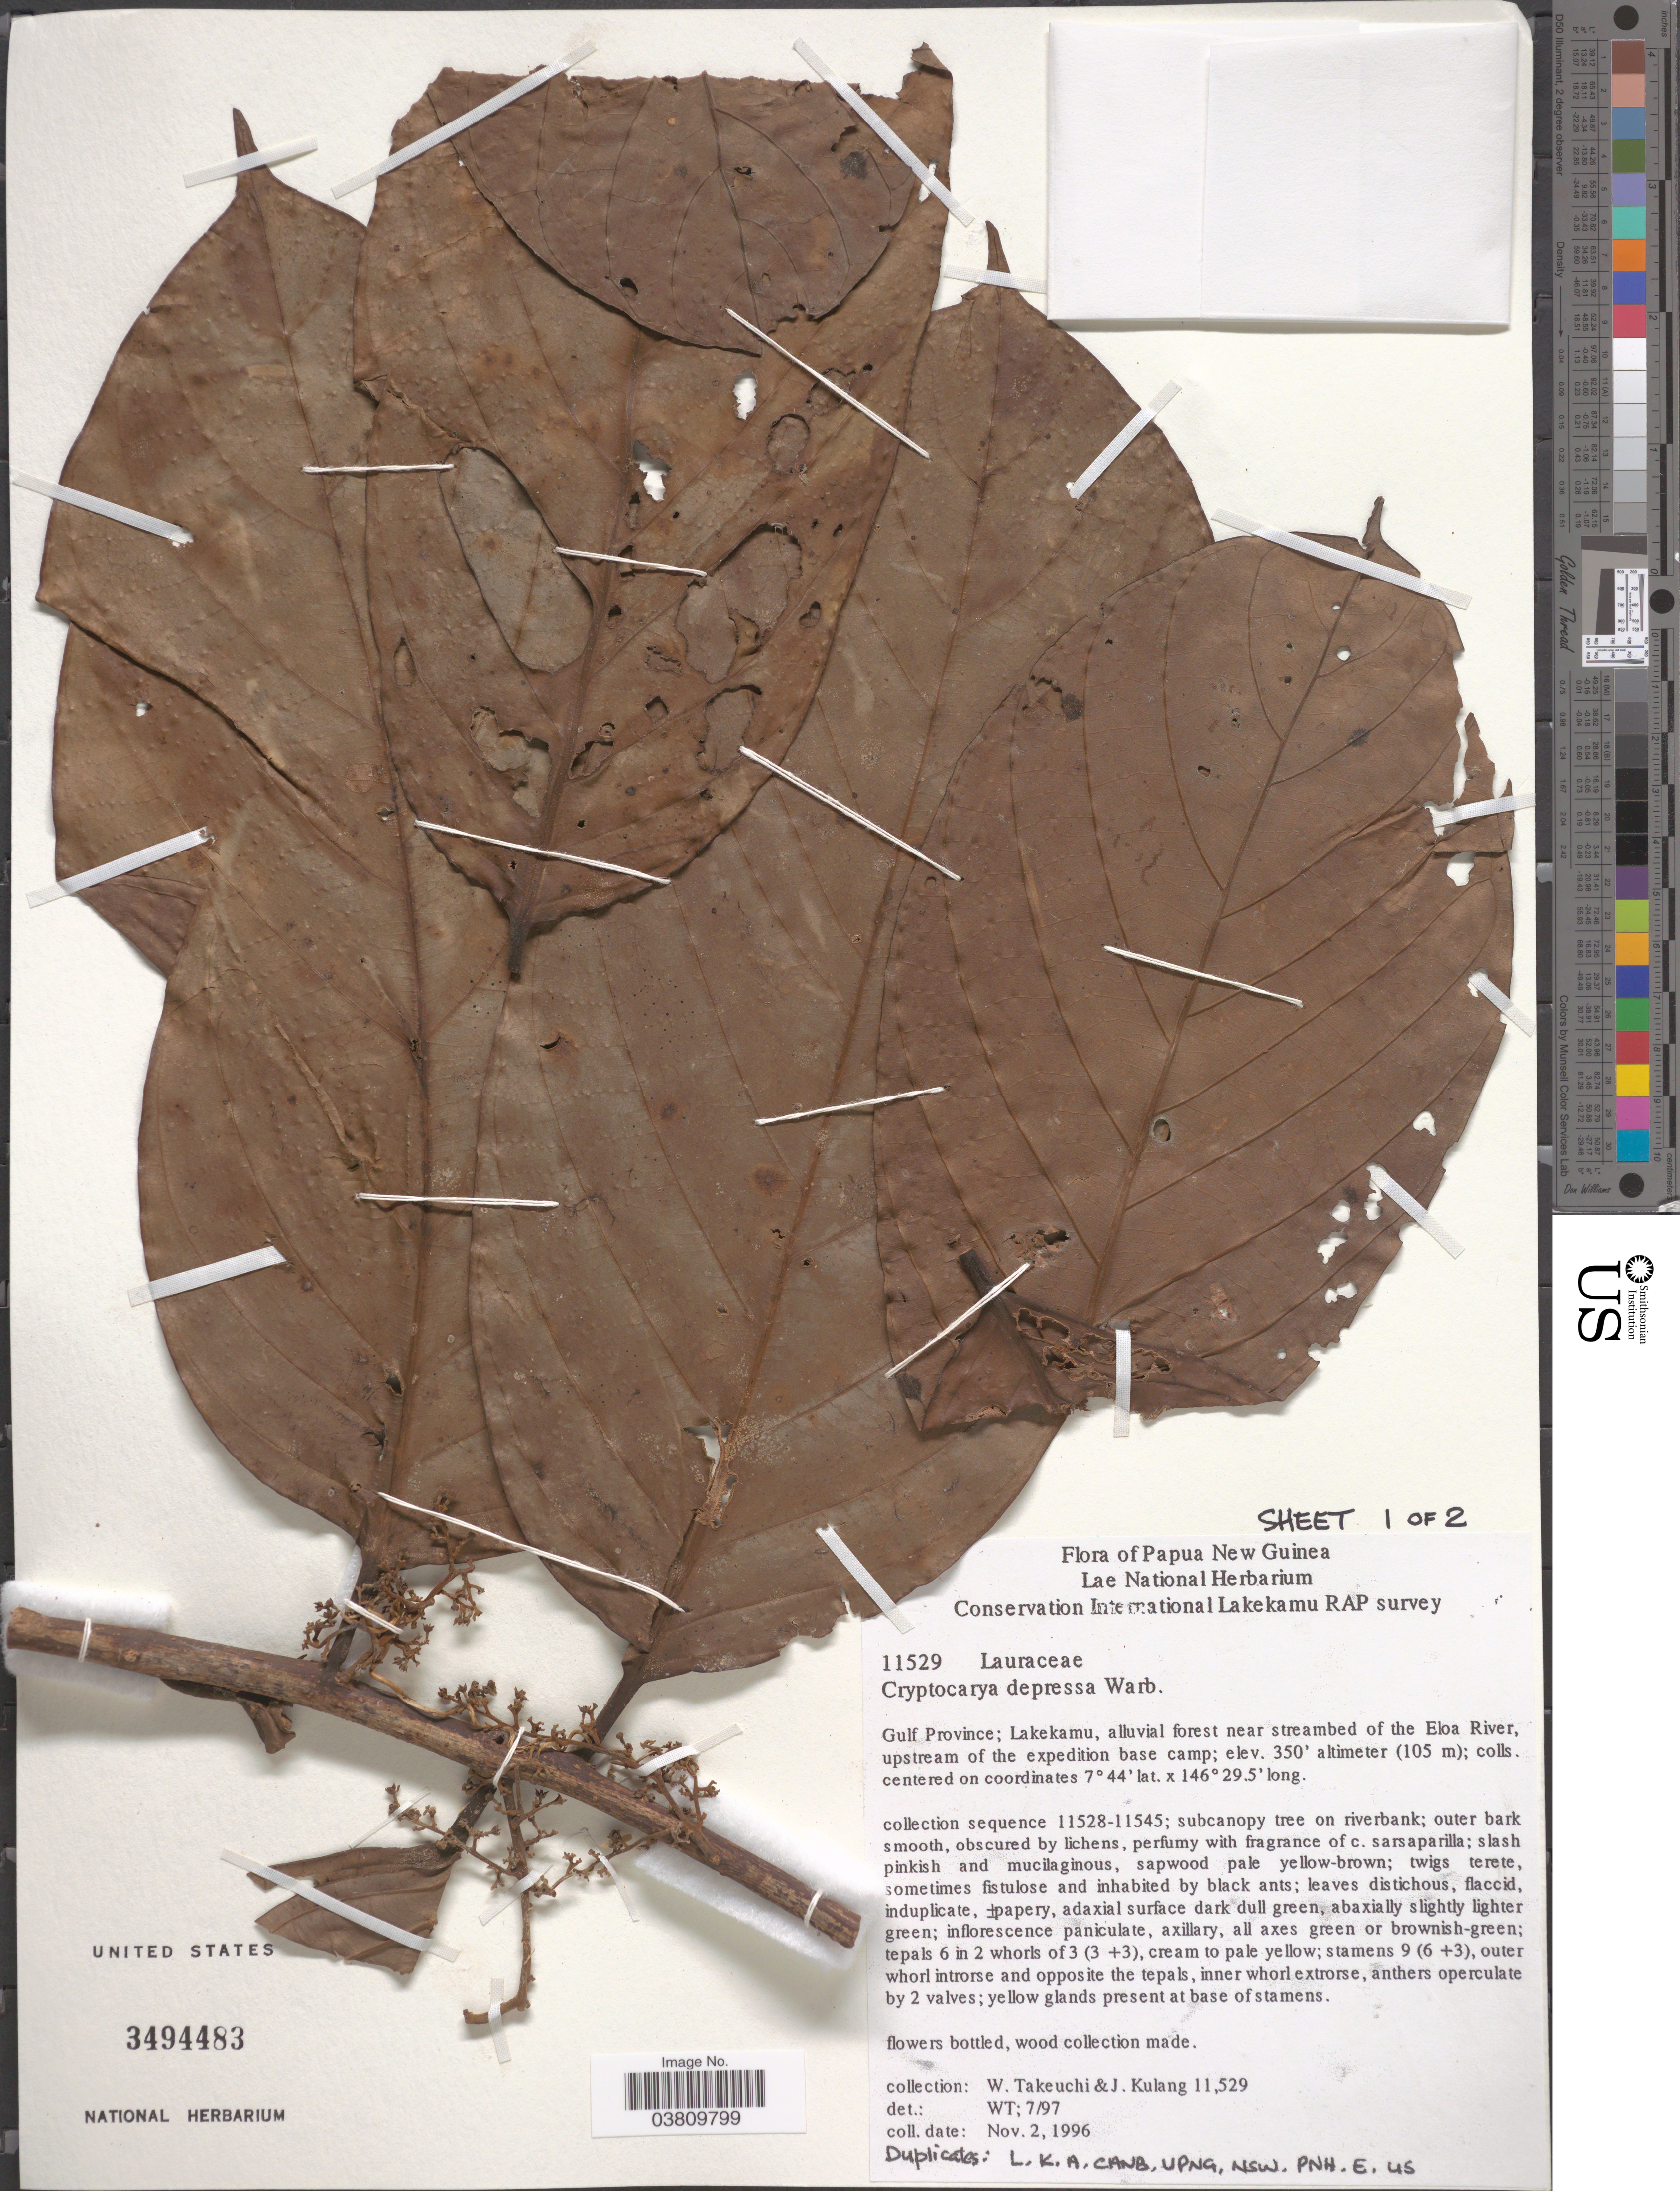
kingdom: Plantae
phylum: Tracheophyta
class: Magnoliopsida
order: Laurales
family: Lauraceae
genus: Cryptocarya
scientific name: Cryptocarya depressa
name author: Warb.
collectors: W. Takeuchi & J. Kulang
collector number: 11529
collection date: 1996-11-02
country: Papua New Guinea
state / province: Gulf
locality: Lakekamu, alluvial forest near streambed of the Eloa River, upstream of the expedition base camp.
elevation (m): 107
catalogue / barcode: US 3494483